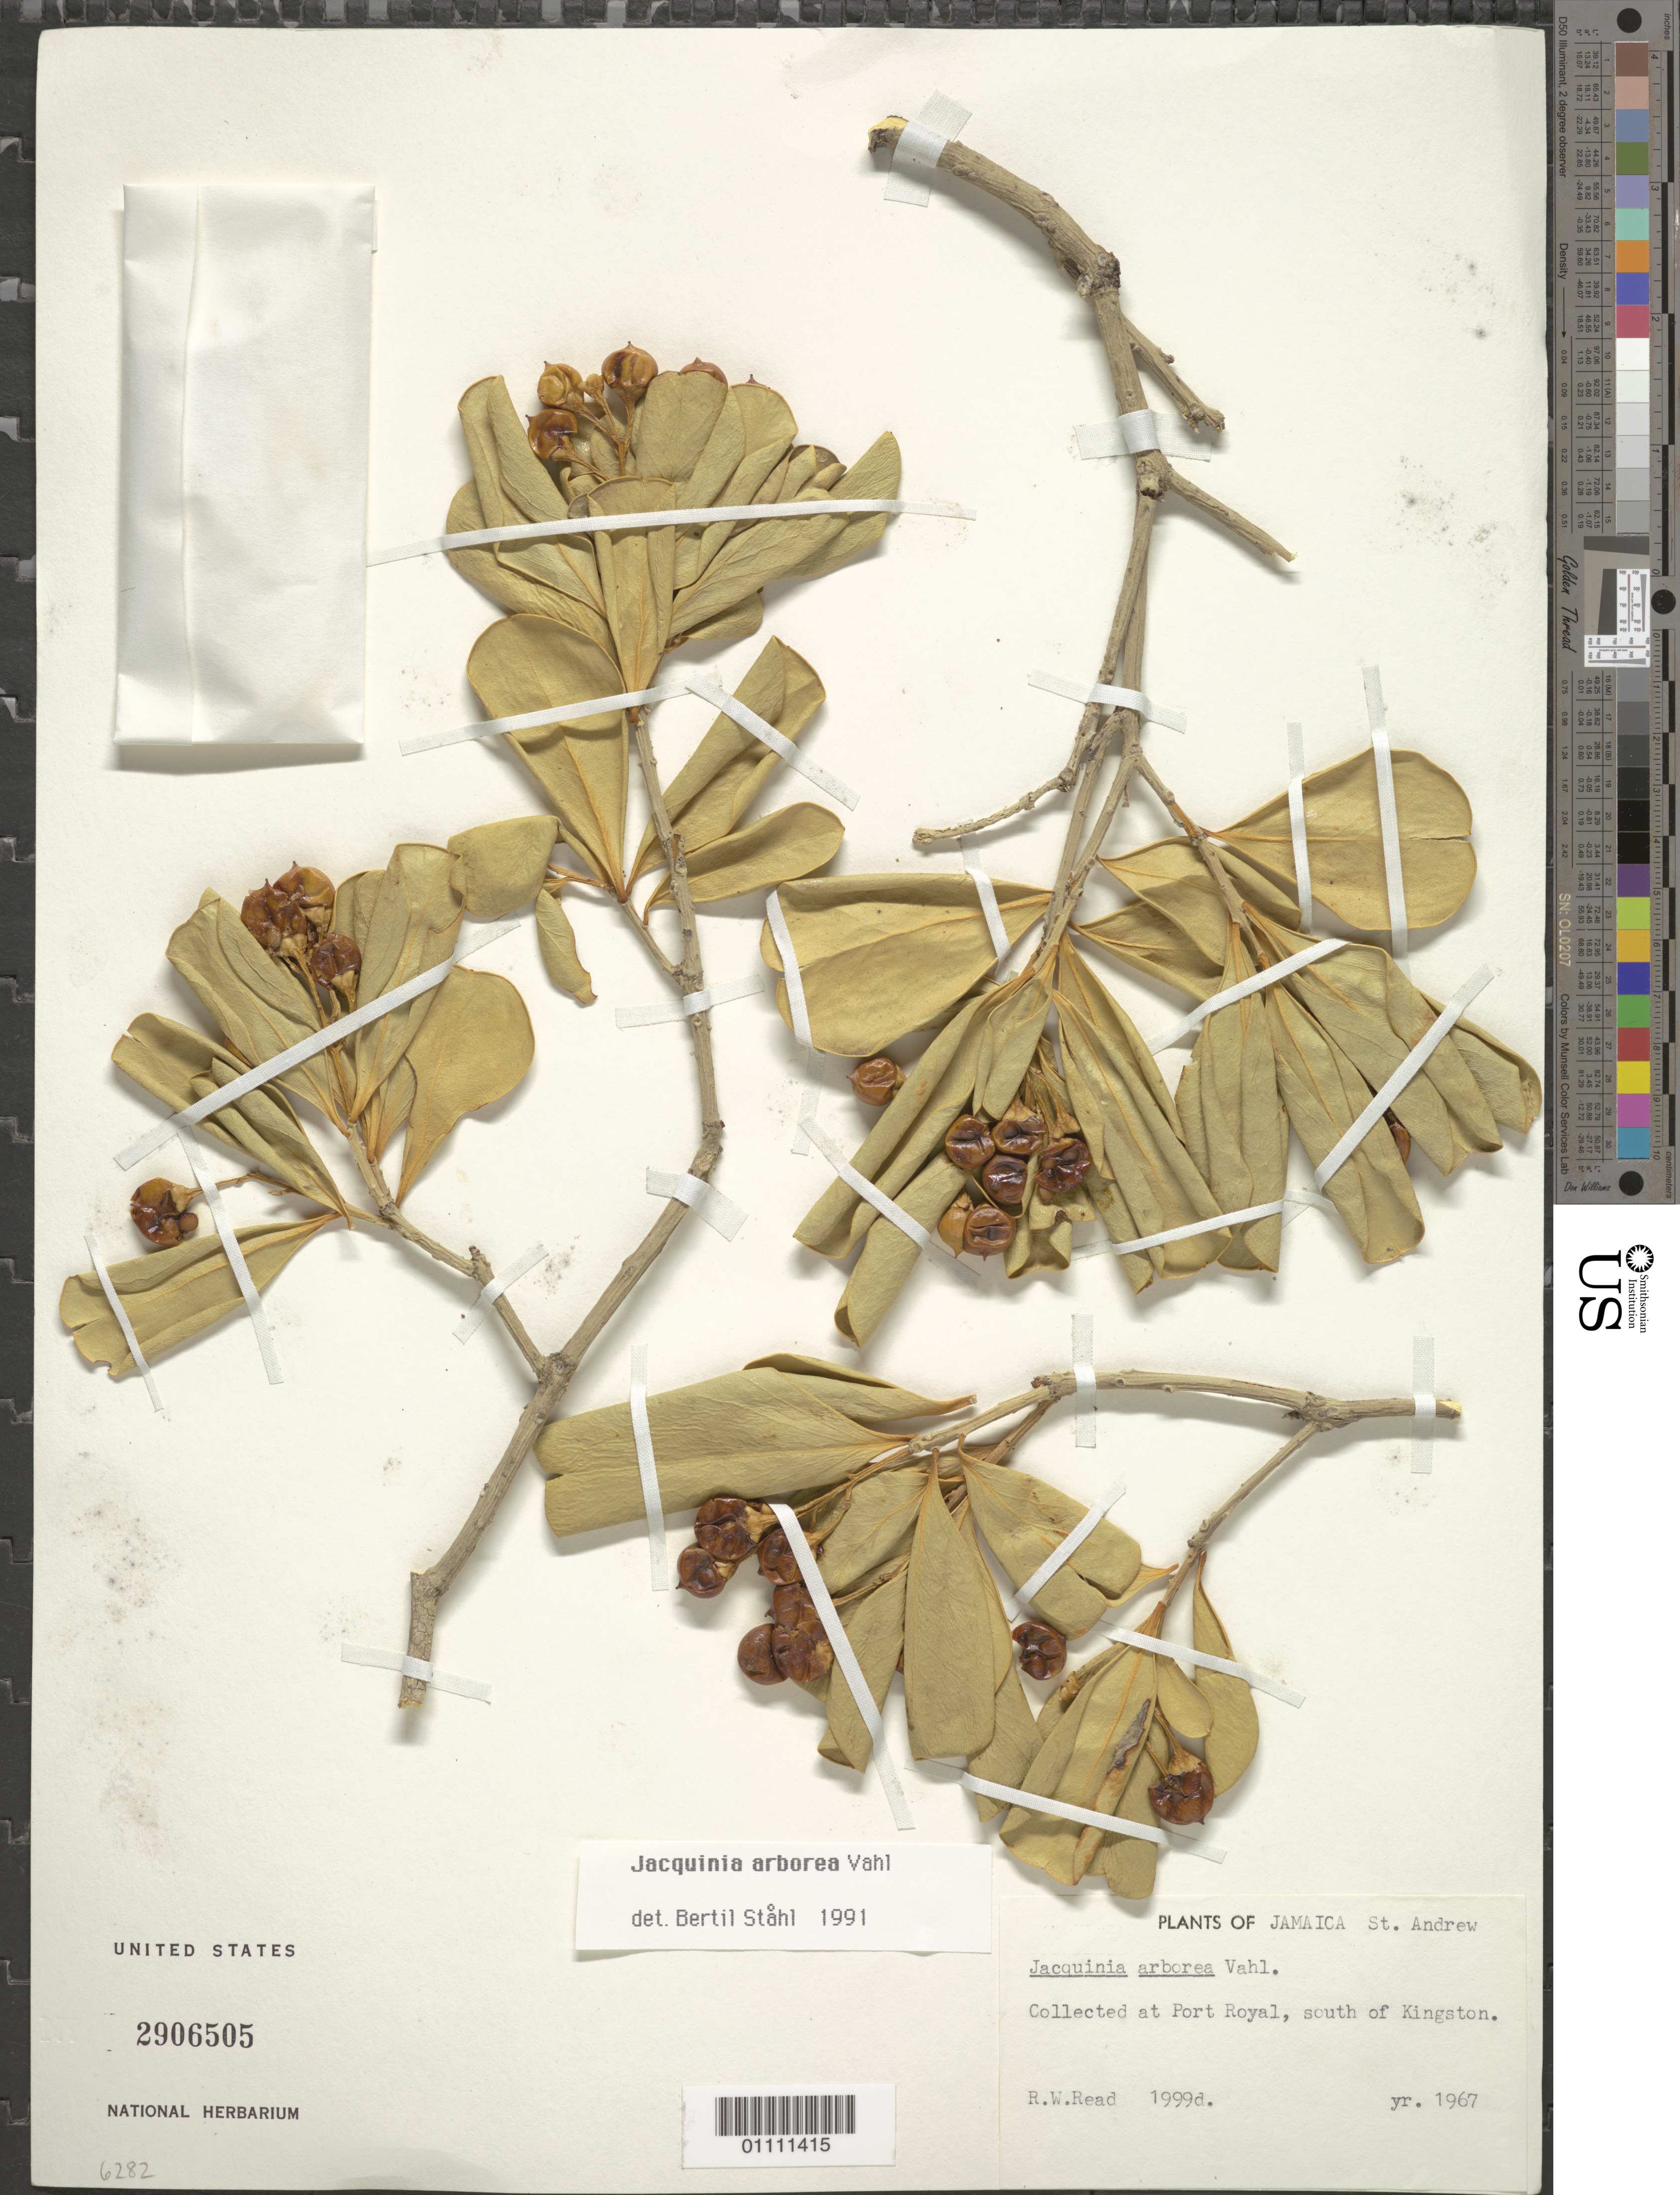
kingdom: Plantae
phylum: Tracheophyta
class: Magnoliopsida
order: Ericales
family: Primulaceae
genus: Jacquinia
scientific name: Jacquinia arborea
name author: Vahl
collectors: R. W. Read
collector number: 1999d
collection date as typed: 1967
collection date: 1967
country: Jamaica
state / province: Saint Andrew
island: Jamaica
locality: Collected at Port Royal, S of Kingstown.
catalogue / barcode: US 2906505